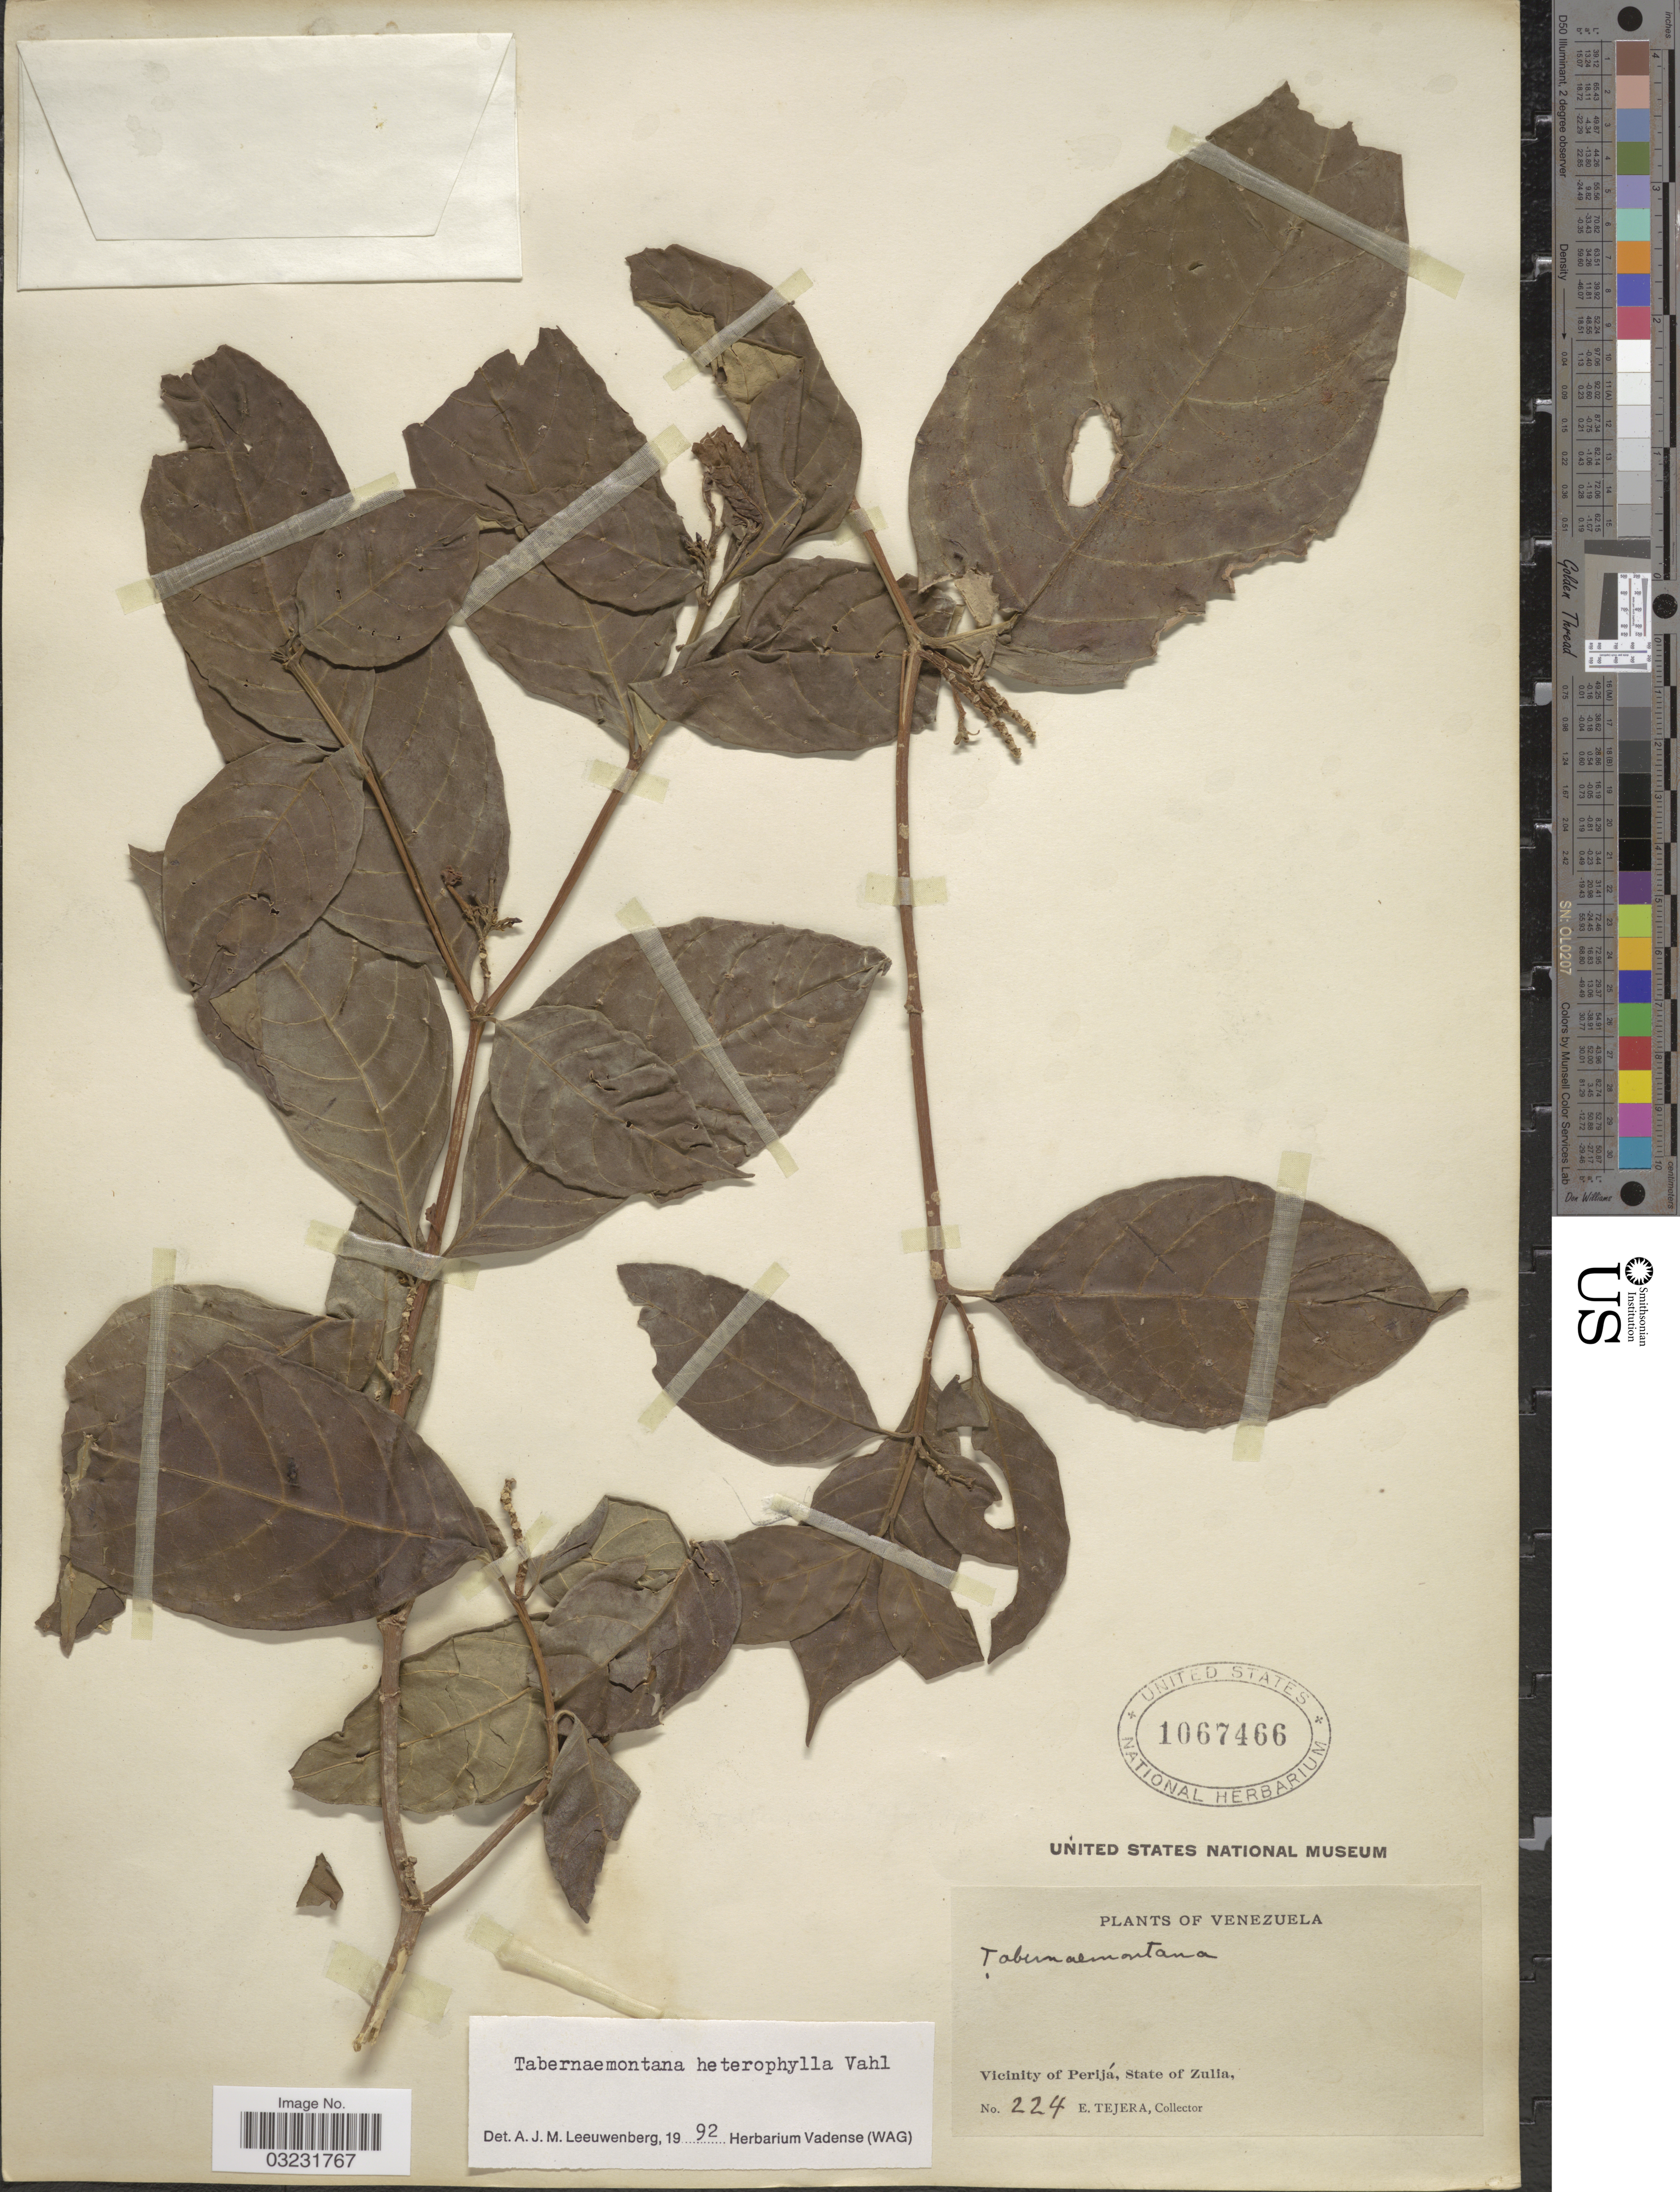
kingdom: Plantae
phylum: Tracheophyta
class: Magnoliopsida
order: Gentianales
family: Apocynaceae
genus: Tabernaemontana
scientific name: Tabernaemontana heterophylla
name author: Vahl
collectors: E. Tejera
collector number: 224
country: Venezuela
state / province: Zulia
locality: Vicinity of Perijá.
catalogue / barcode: US 1067466